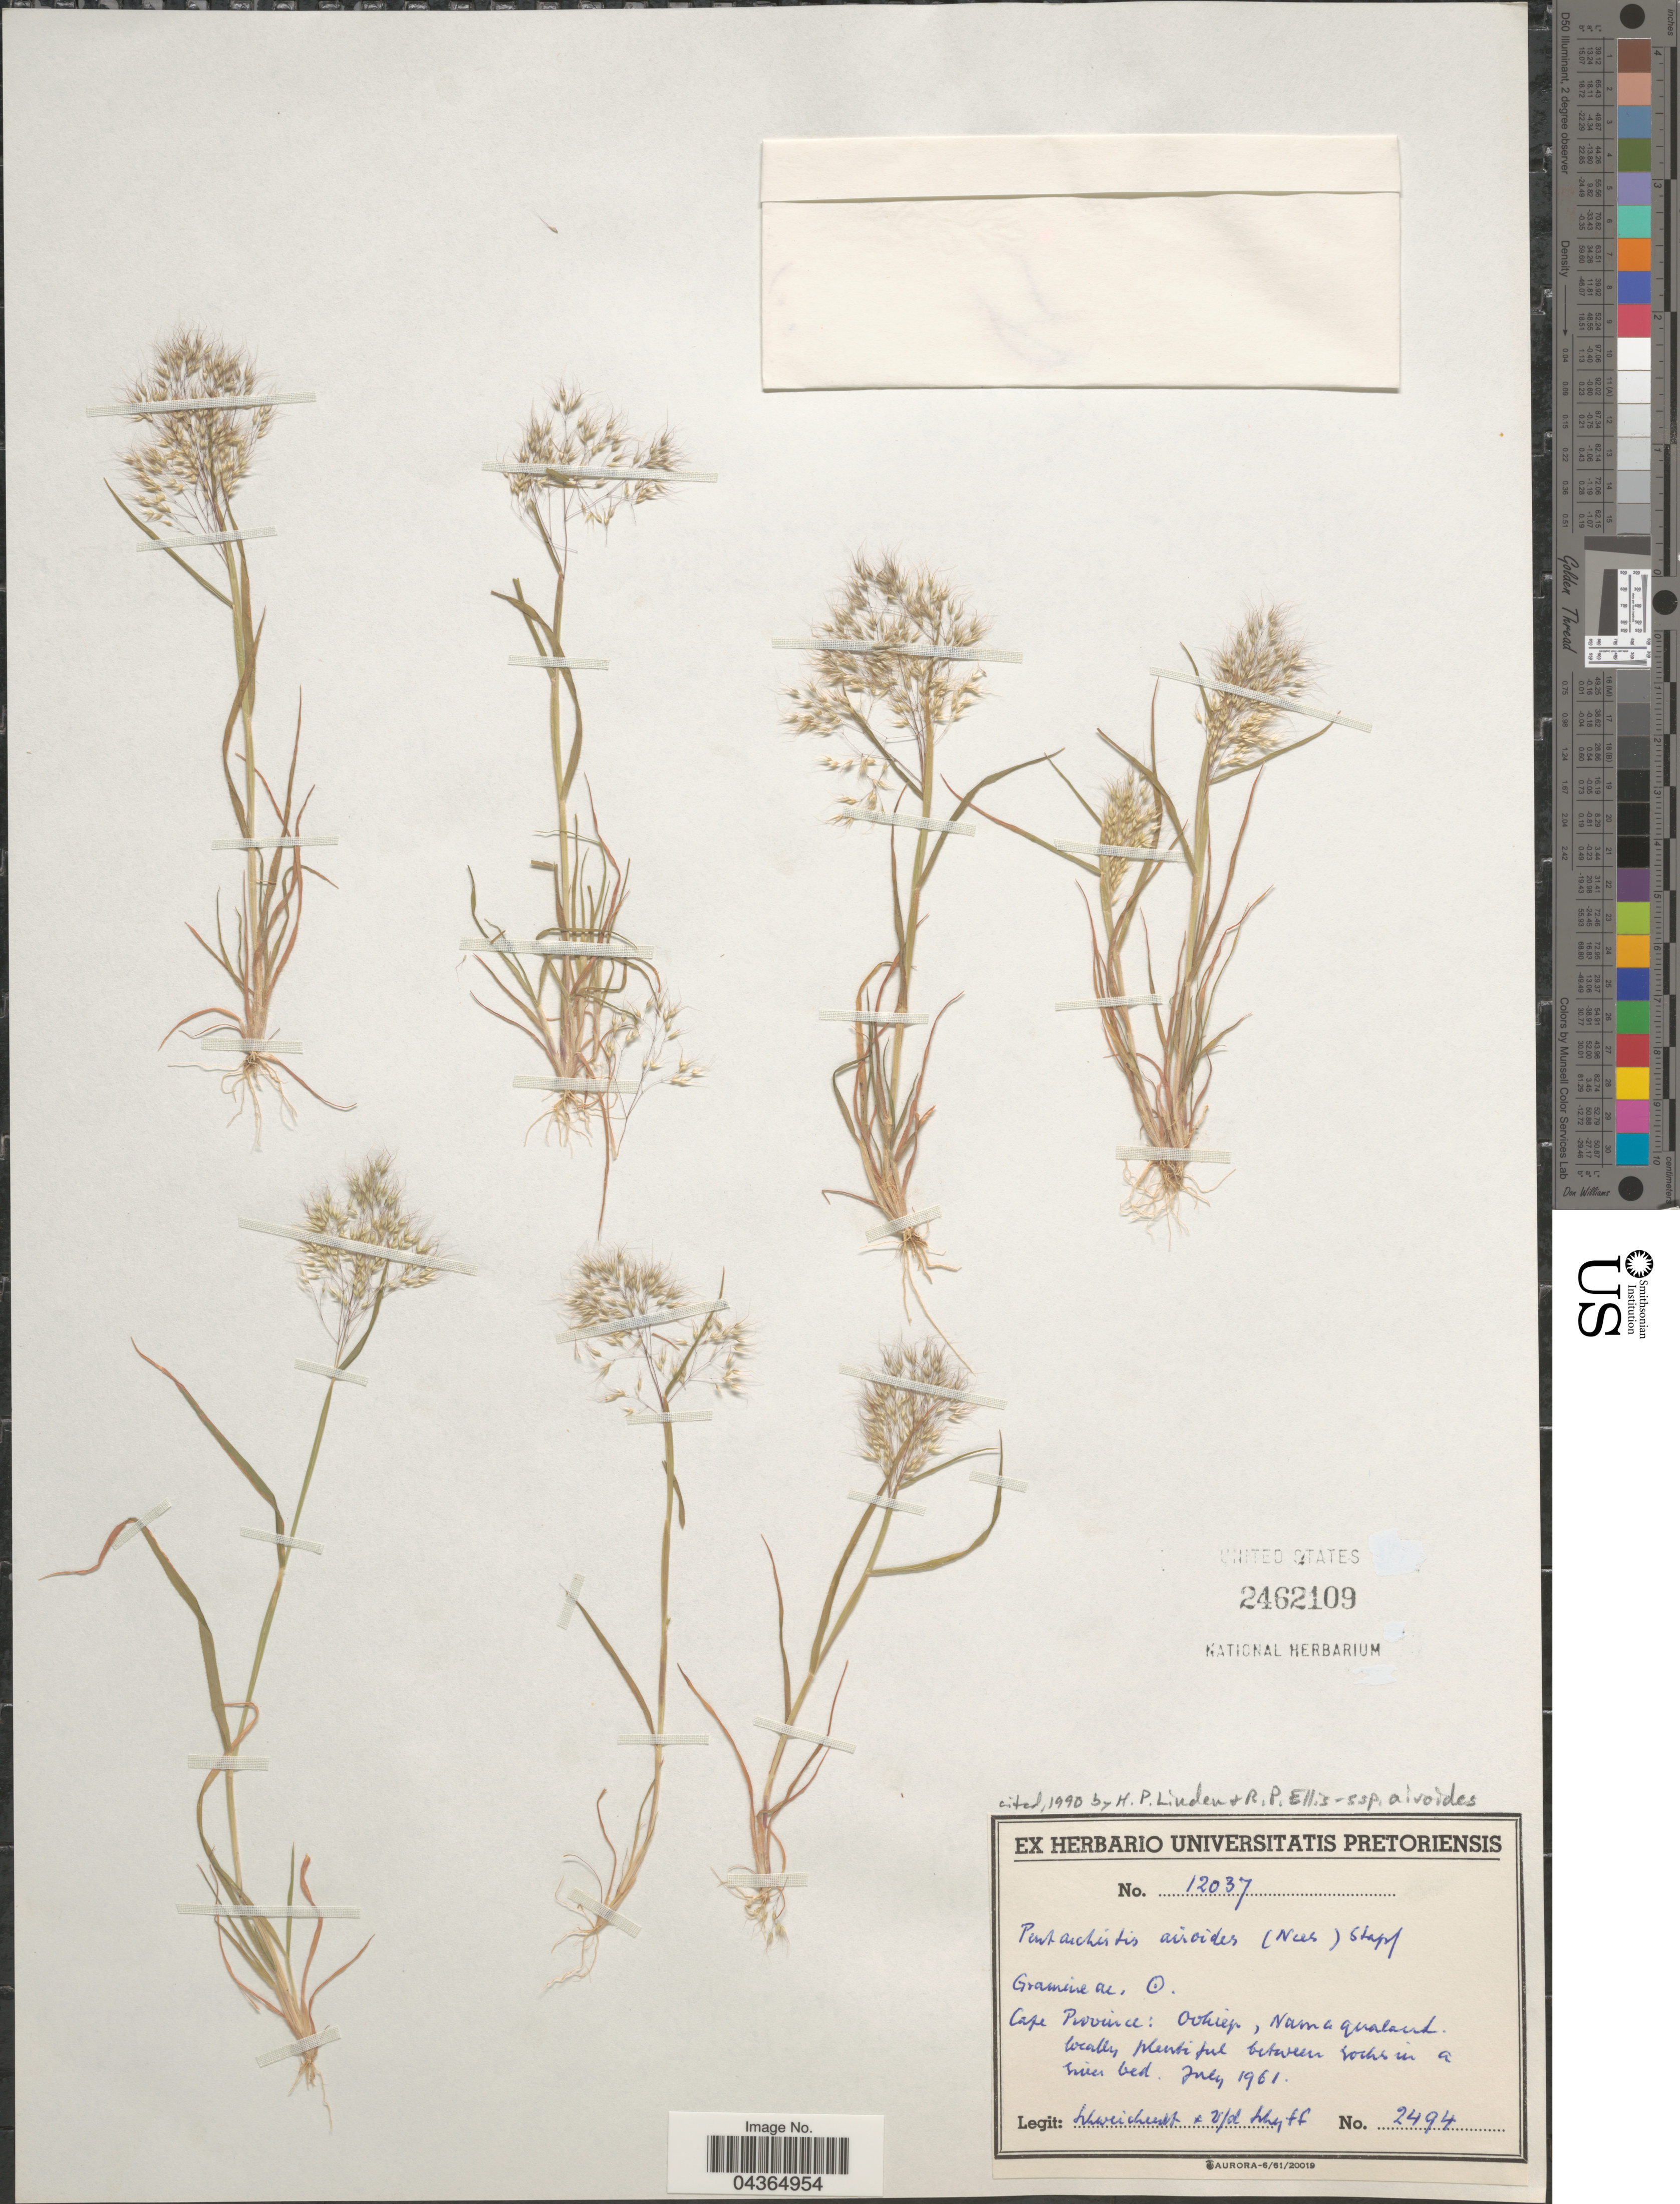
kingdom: Plantae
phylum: Tracheophyta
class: Liliopsida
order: Poales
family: Poaceae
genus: Pentameris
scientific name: Pentameris airoides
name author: Nees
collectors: -. Schweickerdt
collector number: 2494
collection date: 1961-07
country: South Africa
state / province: Northern Cape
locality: Ookiep, Namaqualand.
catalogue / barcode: US 2462109